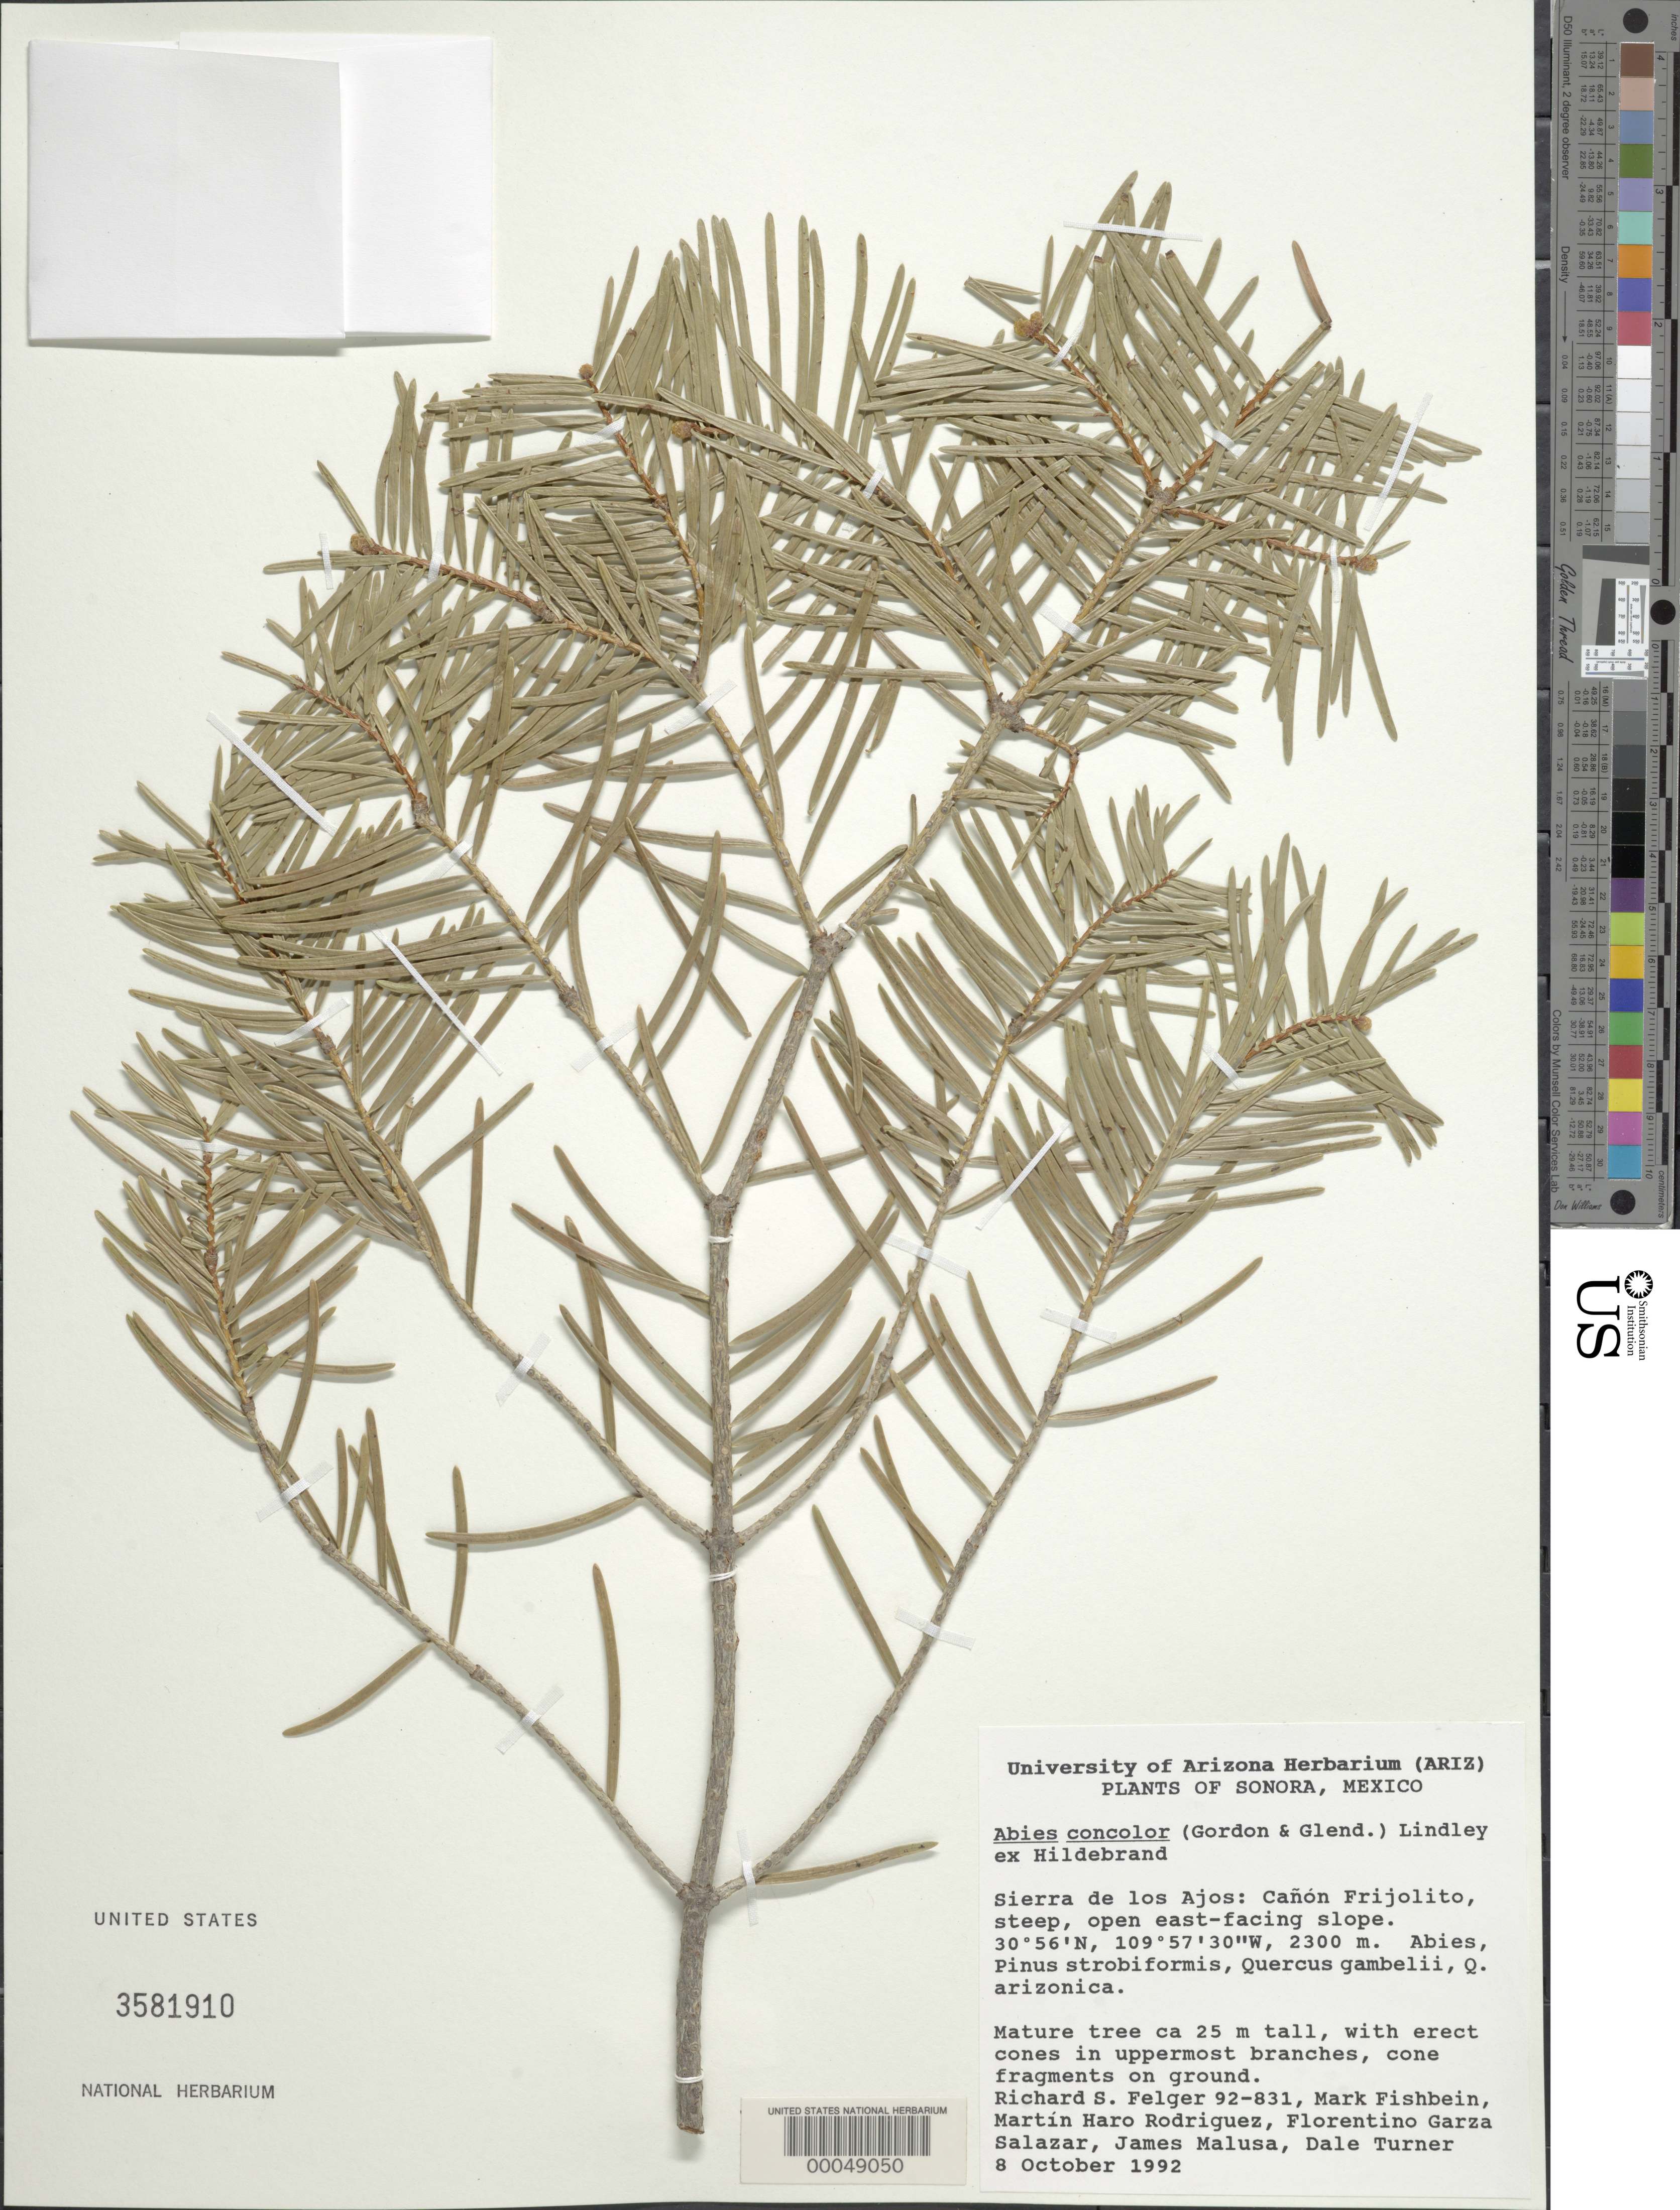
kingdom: Plantae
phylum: Tracheophyta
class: Pinopsida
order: Pinales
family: Pinaceae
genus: Abies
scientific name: Abies concolor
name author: (Gordon & Glend.) Lindl. ex Hildebr.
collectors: R. S. Felger, M. Fishbein, M. Haro-Rodriguez & F. Salazar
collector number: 92-831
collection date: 1992-10-08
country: Mexico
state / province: Sonora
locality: Sierra de los Ajos, Canon Frijolito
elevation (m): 2300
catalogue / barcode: US 3581910